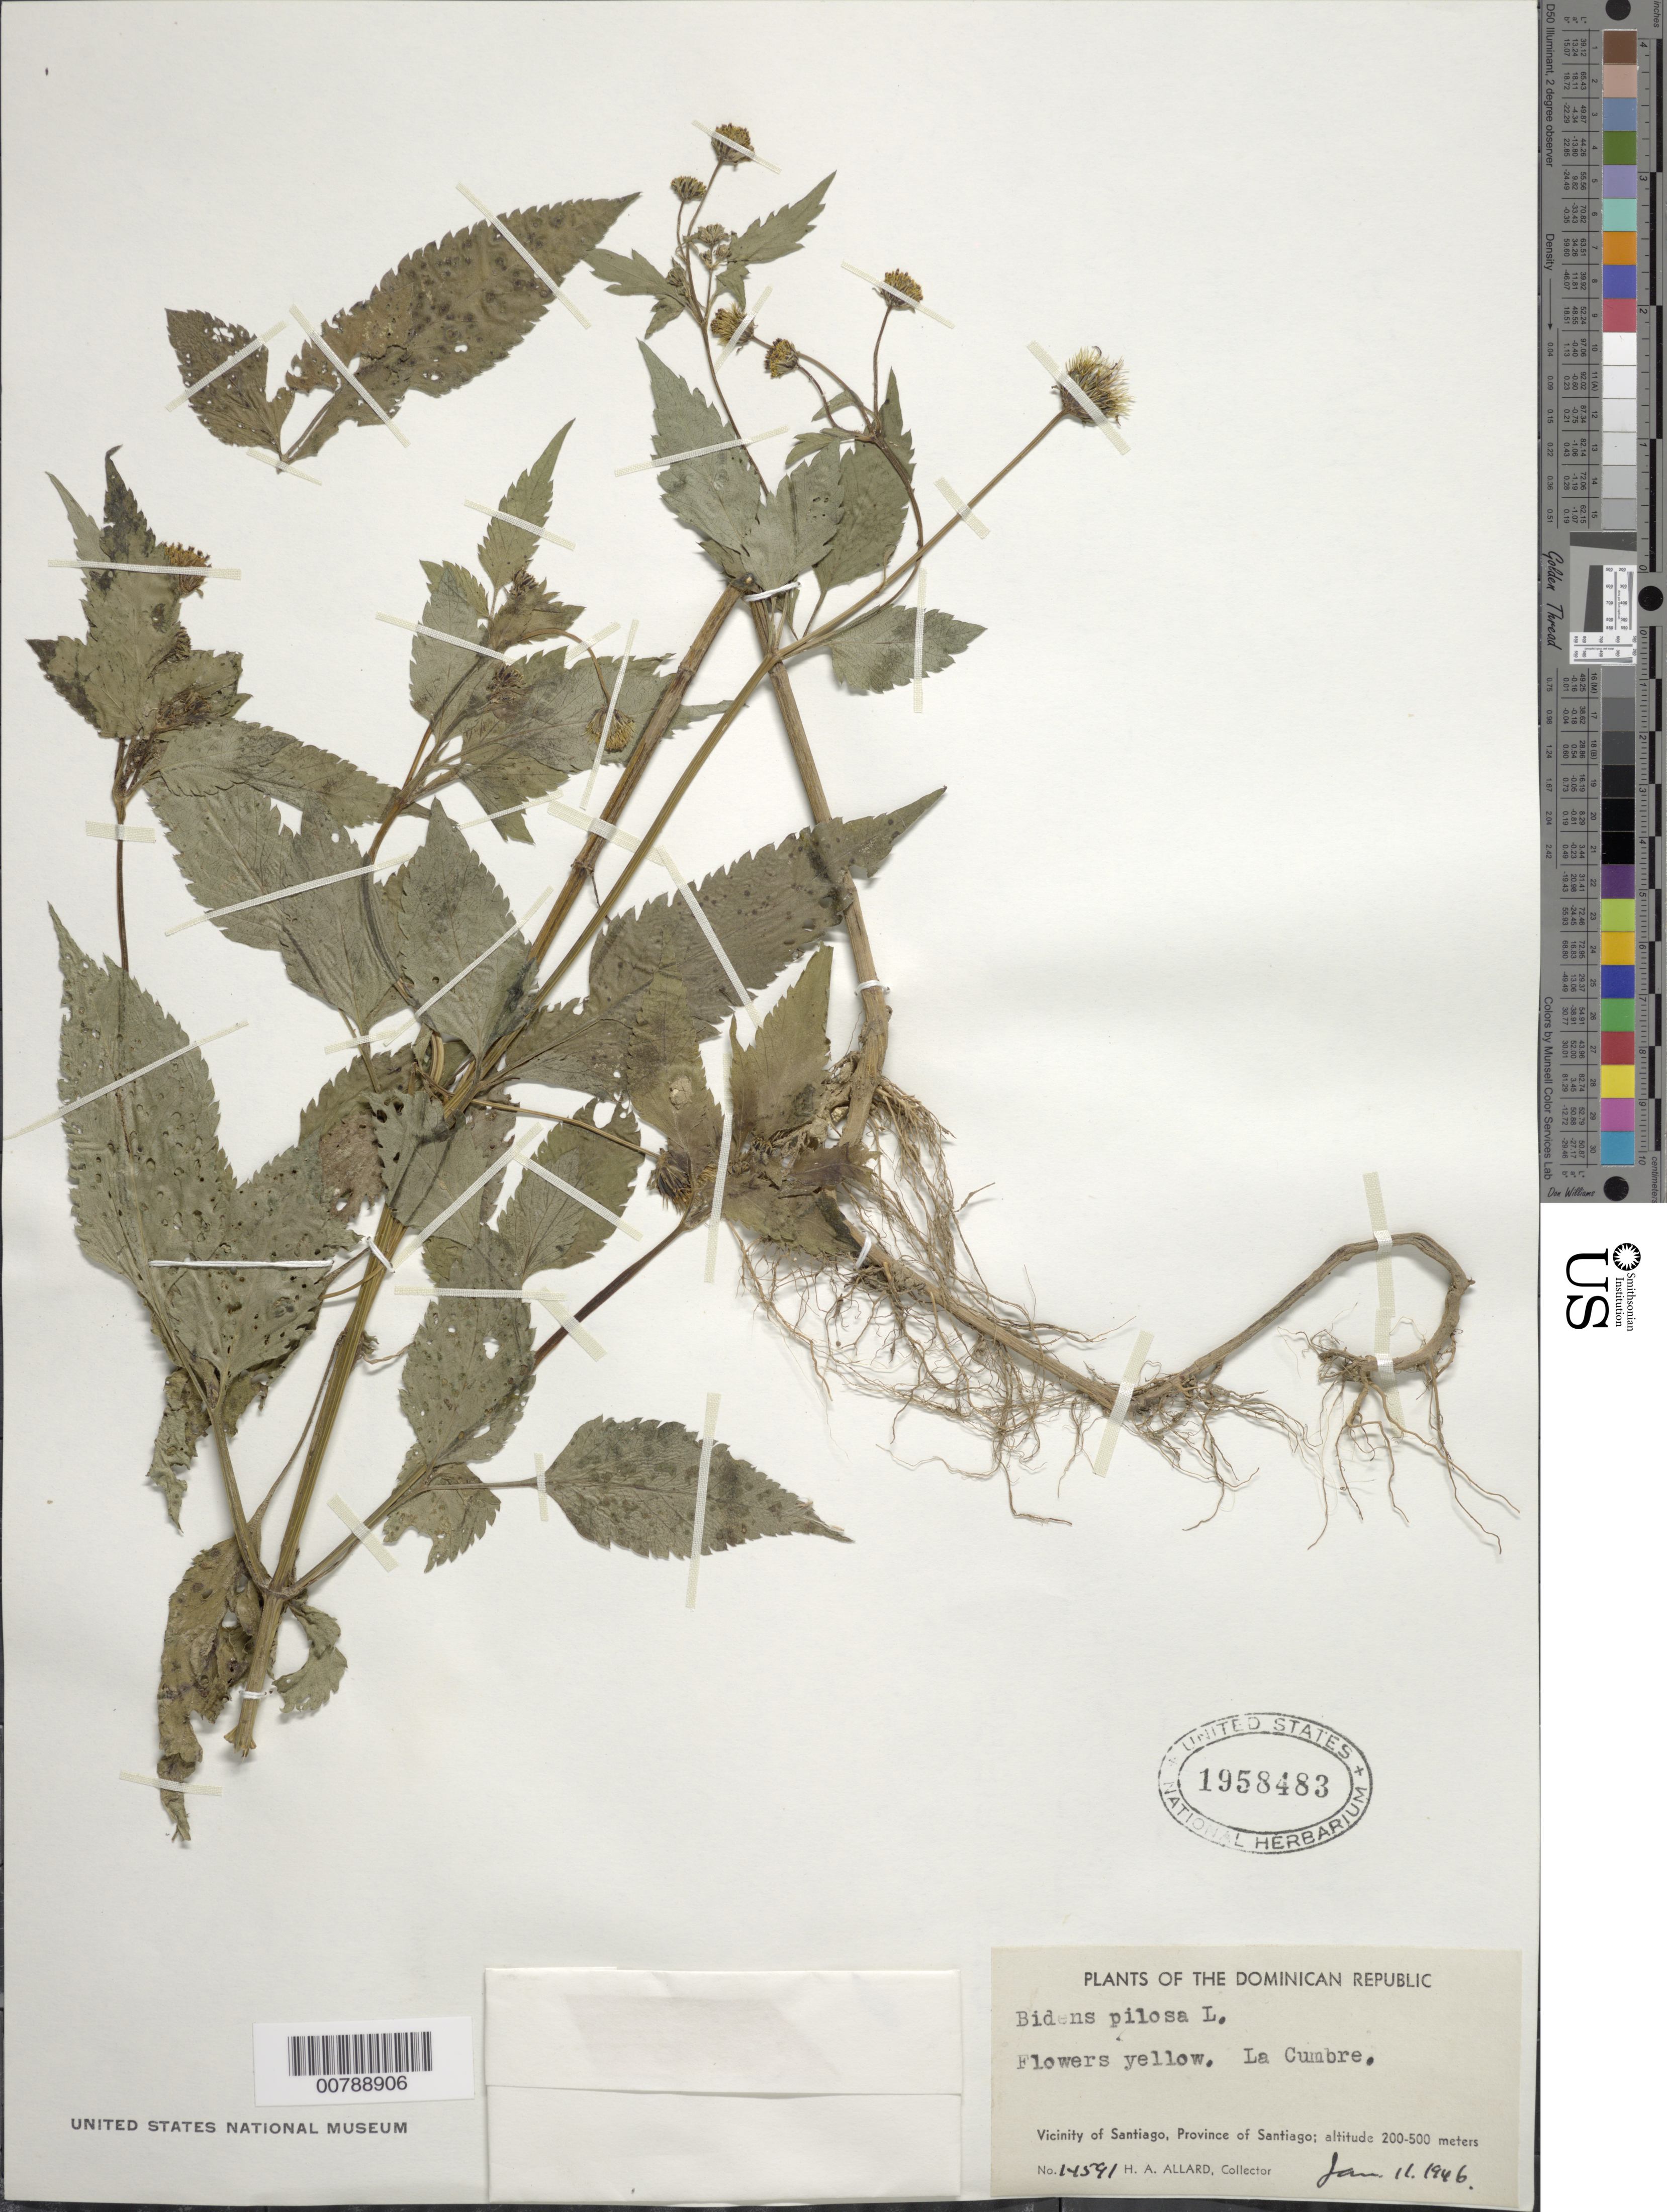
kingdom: Plantae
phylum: Tracheophyta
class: Magnoliopsida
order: Asterales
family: Asteraceae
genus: Bidens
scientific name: Bidens pilosa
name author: L.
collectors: H. A. Allard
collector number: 14591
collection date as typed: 11 Jan 1946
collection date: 1946-01-11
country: Dominican Republic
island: Hispaniola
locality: Vicinity of Santiago. Province of Santiago. La Cumbre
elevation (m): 200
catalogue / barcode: US 1958483